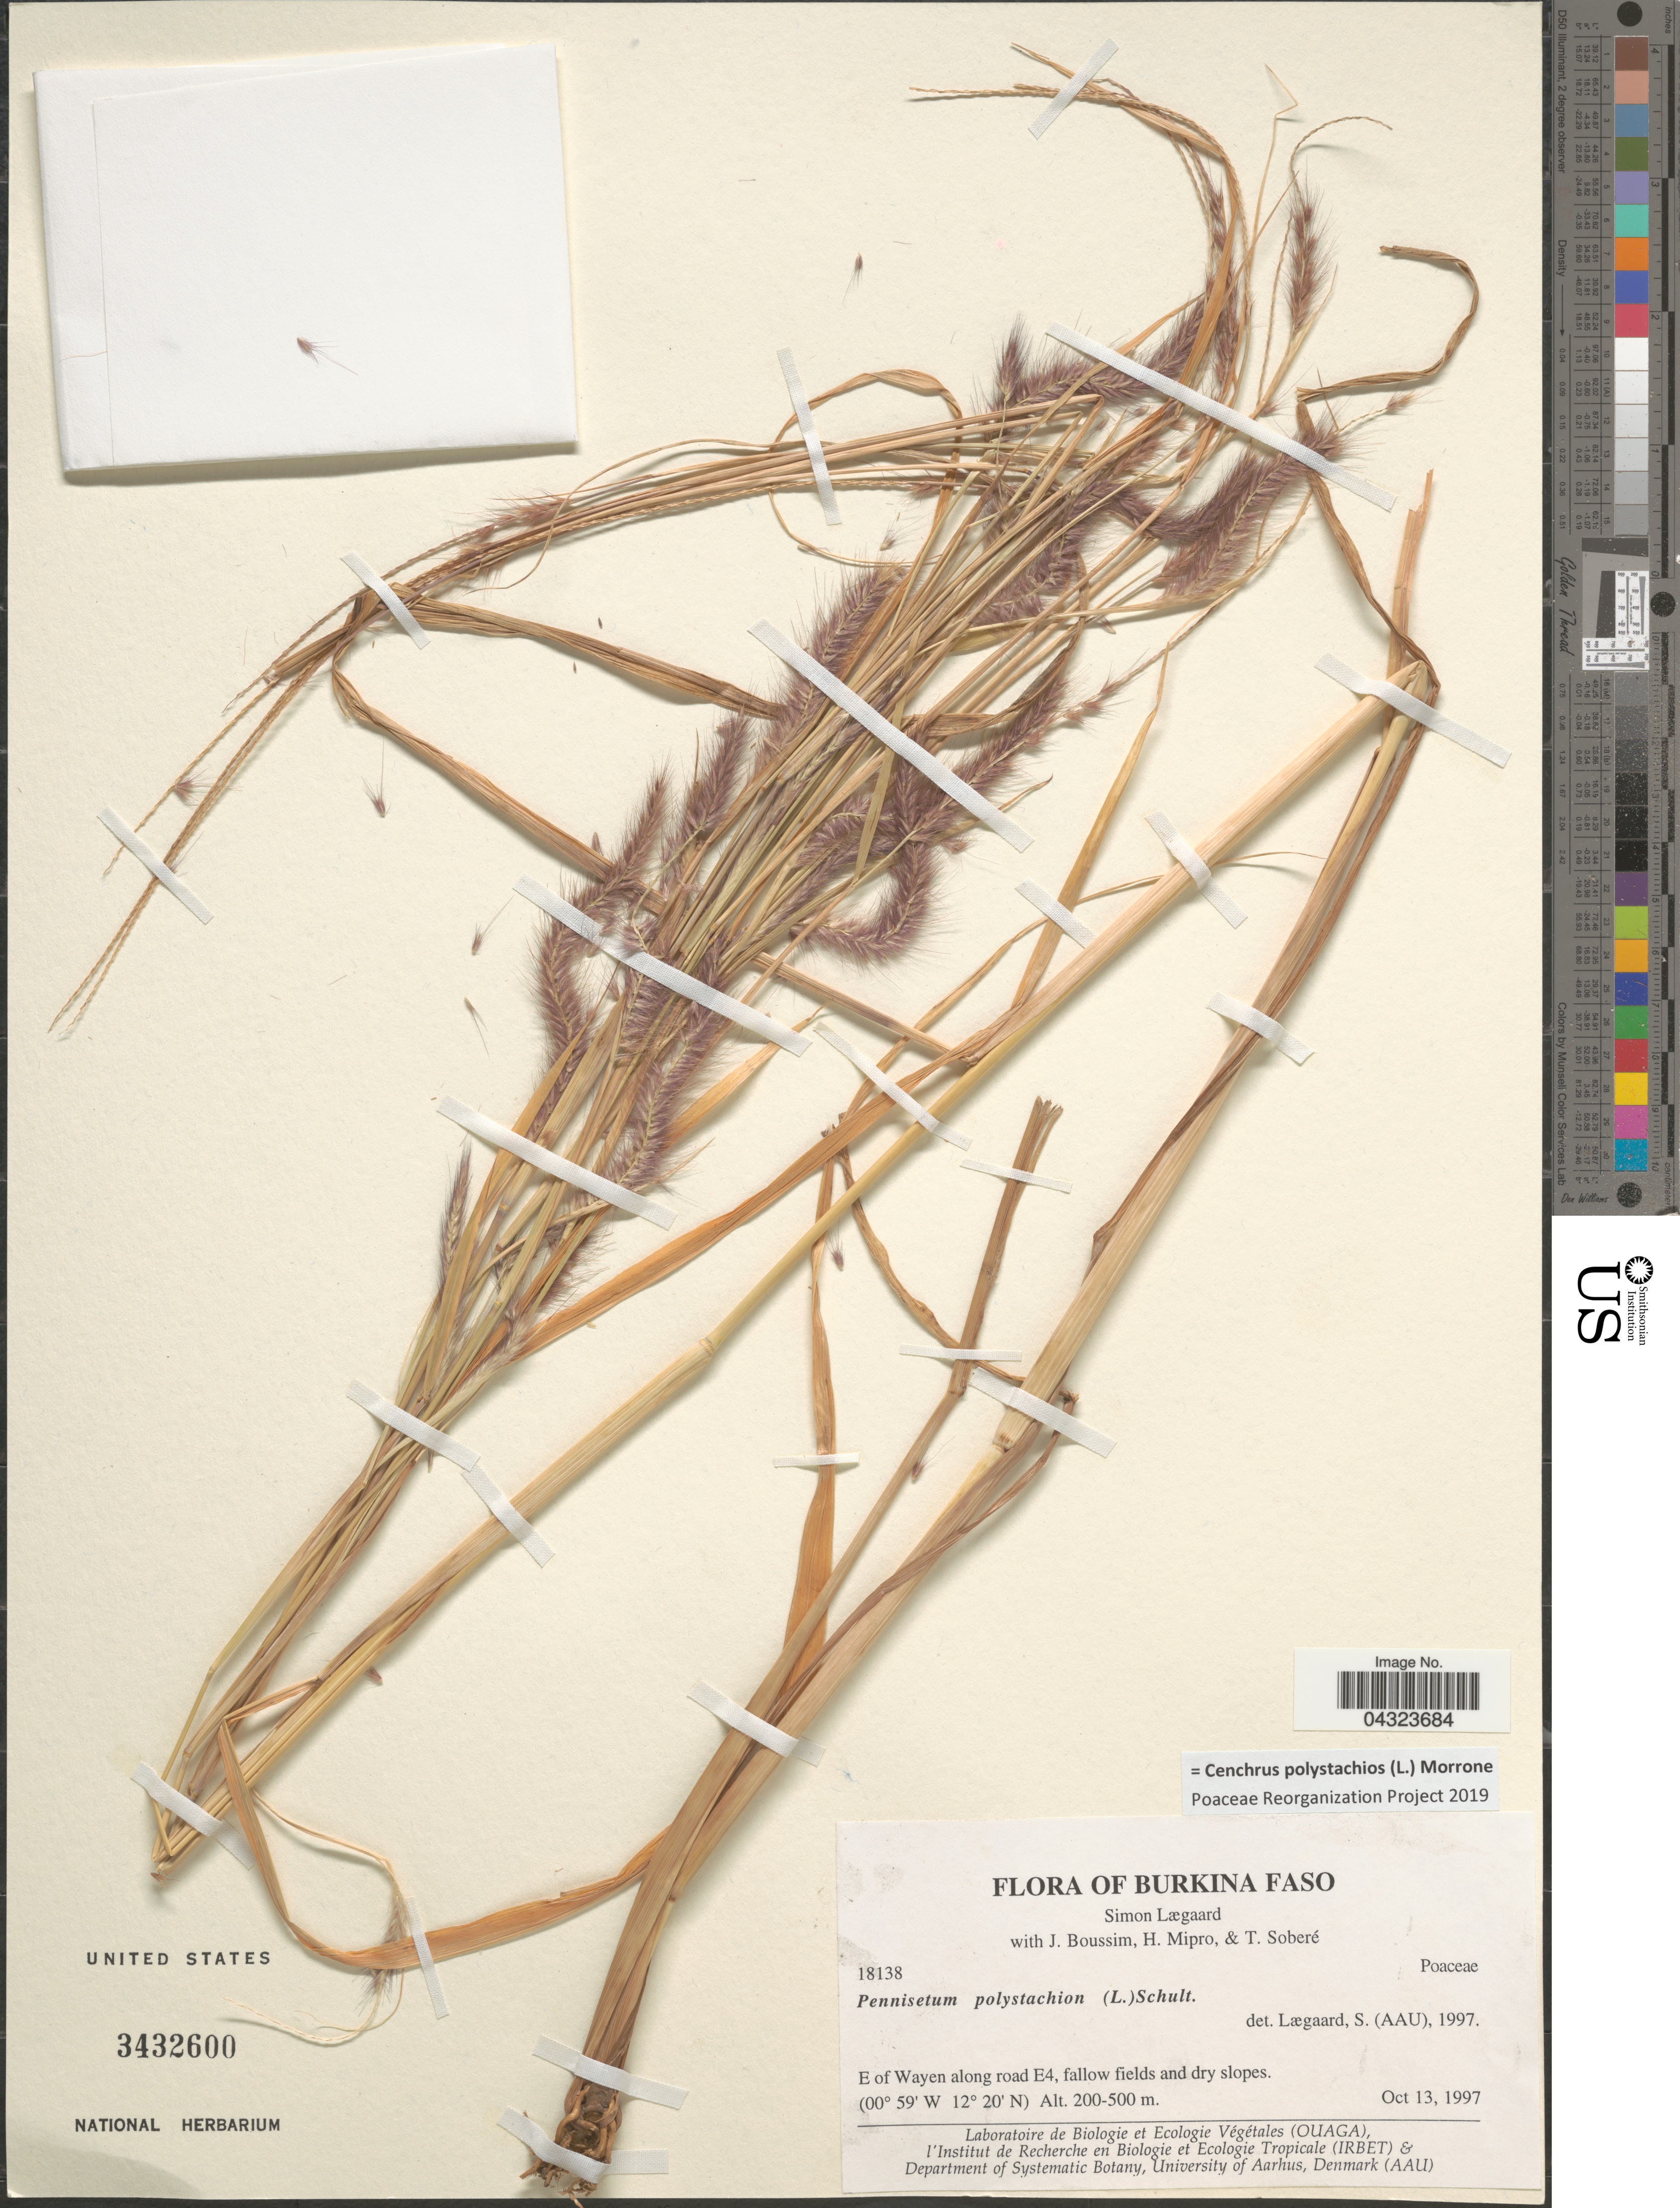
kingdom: Plantae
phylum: Tracheophyta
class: Liliopsida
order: Poales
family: Poaceae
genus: Cenchrus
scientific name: Cenchrus polystachios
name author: (L.) Morrone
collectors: S. Lægaard, J. Boussim, H. Mipro & T. Sobere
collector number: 18138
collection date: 1997-10-13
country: Burkina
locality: Burkina Faso. E of Wayen along road E4.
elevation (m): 200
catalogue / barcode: US 3432600